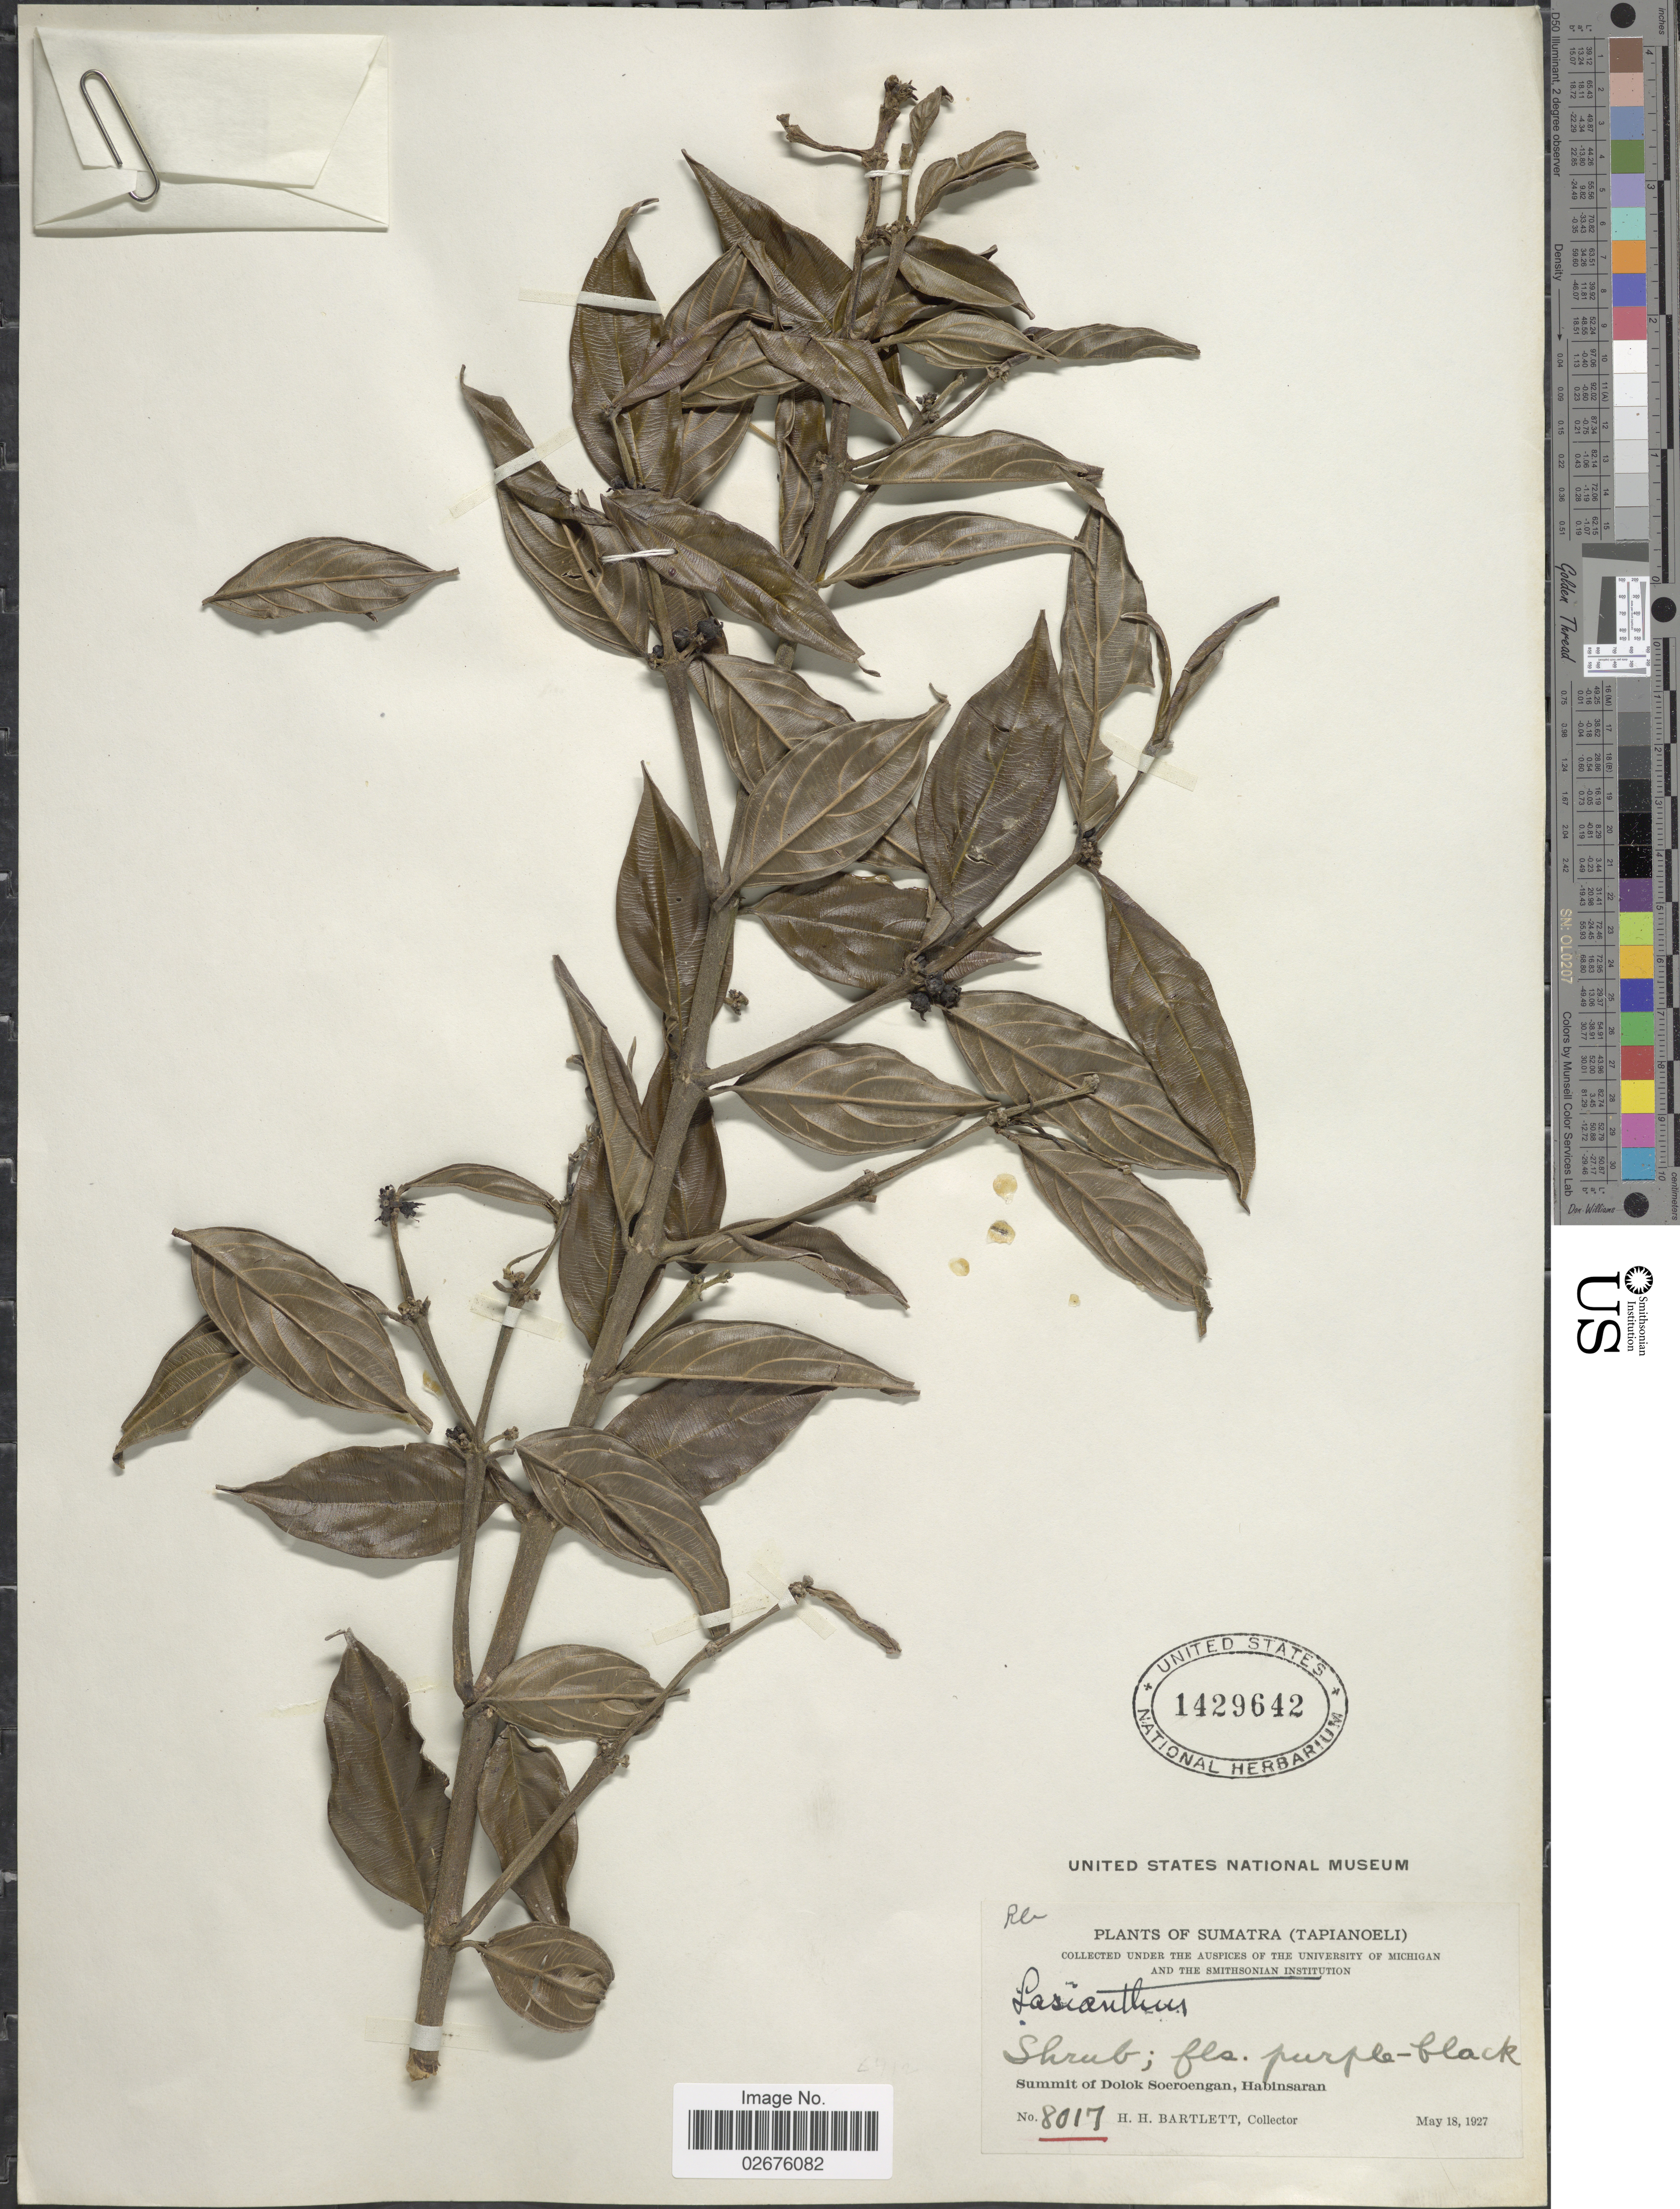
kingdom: Plantae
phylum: Tracheophyta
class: Magnoliopsida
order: Gentianales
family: Rubiaceae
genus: Lasianthus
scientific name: Lasianthus sp.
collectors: H. H. Bartlett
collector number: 8017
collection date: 1927-05-18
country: Indonesia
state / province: Sumatra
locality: (Tapianoeli). Summit of Dolok Soeroengan, Habinsaran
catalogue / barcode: US 1429642